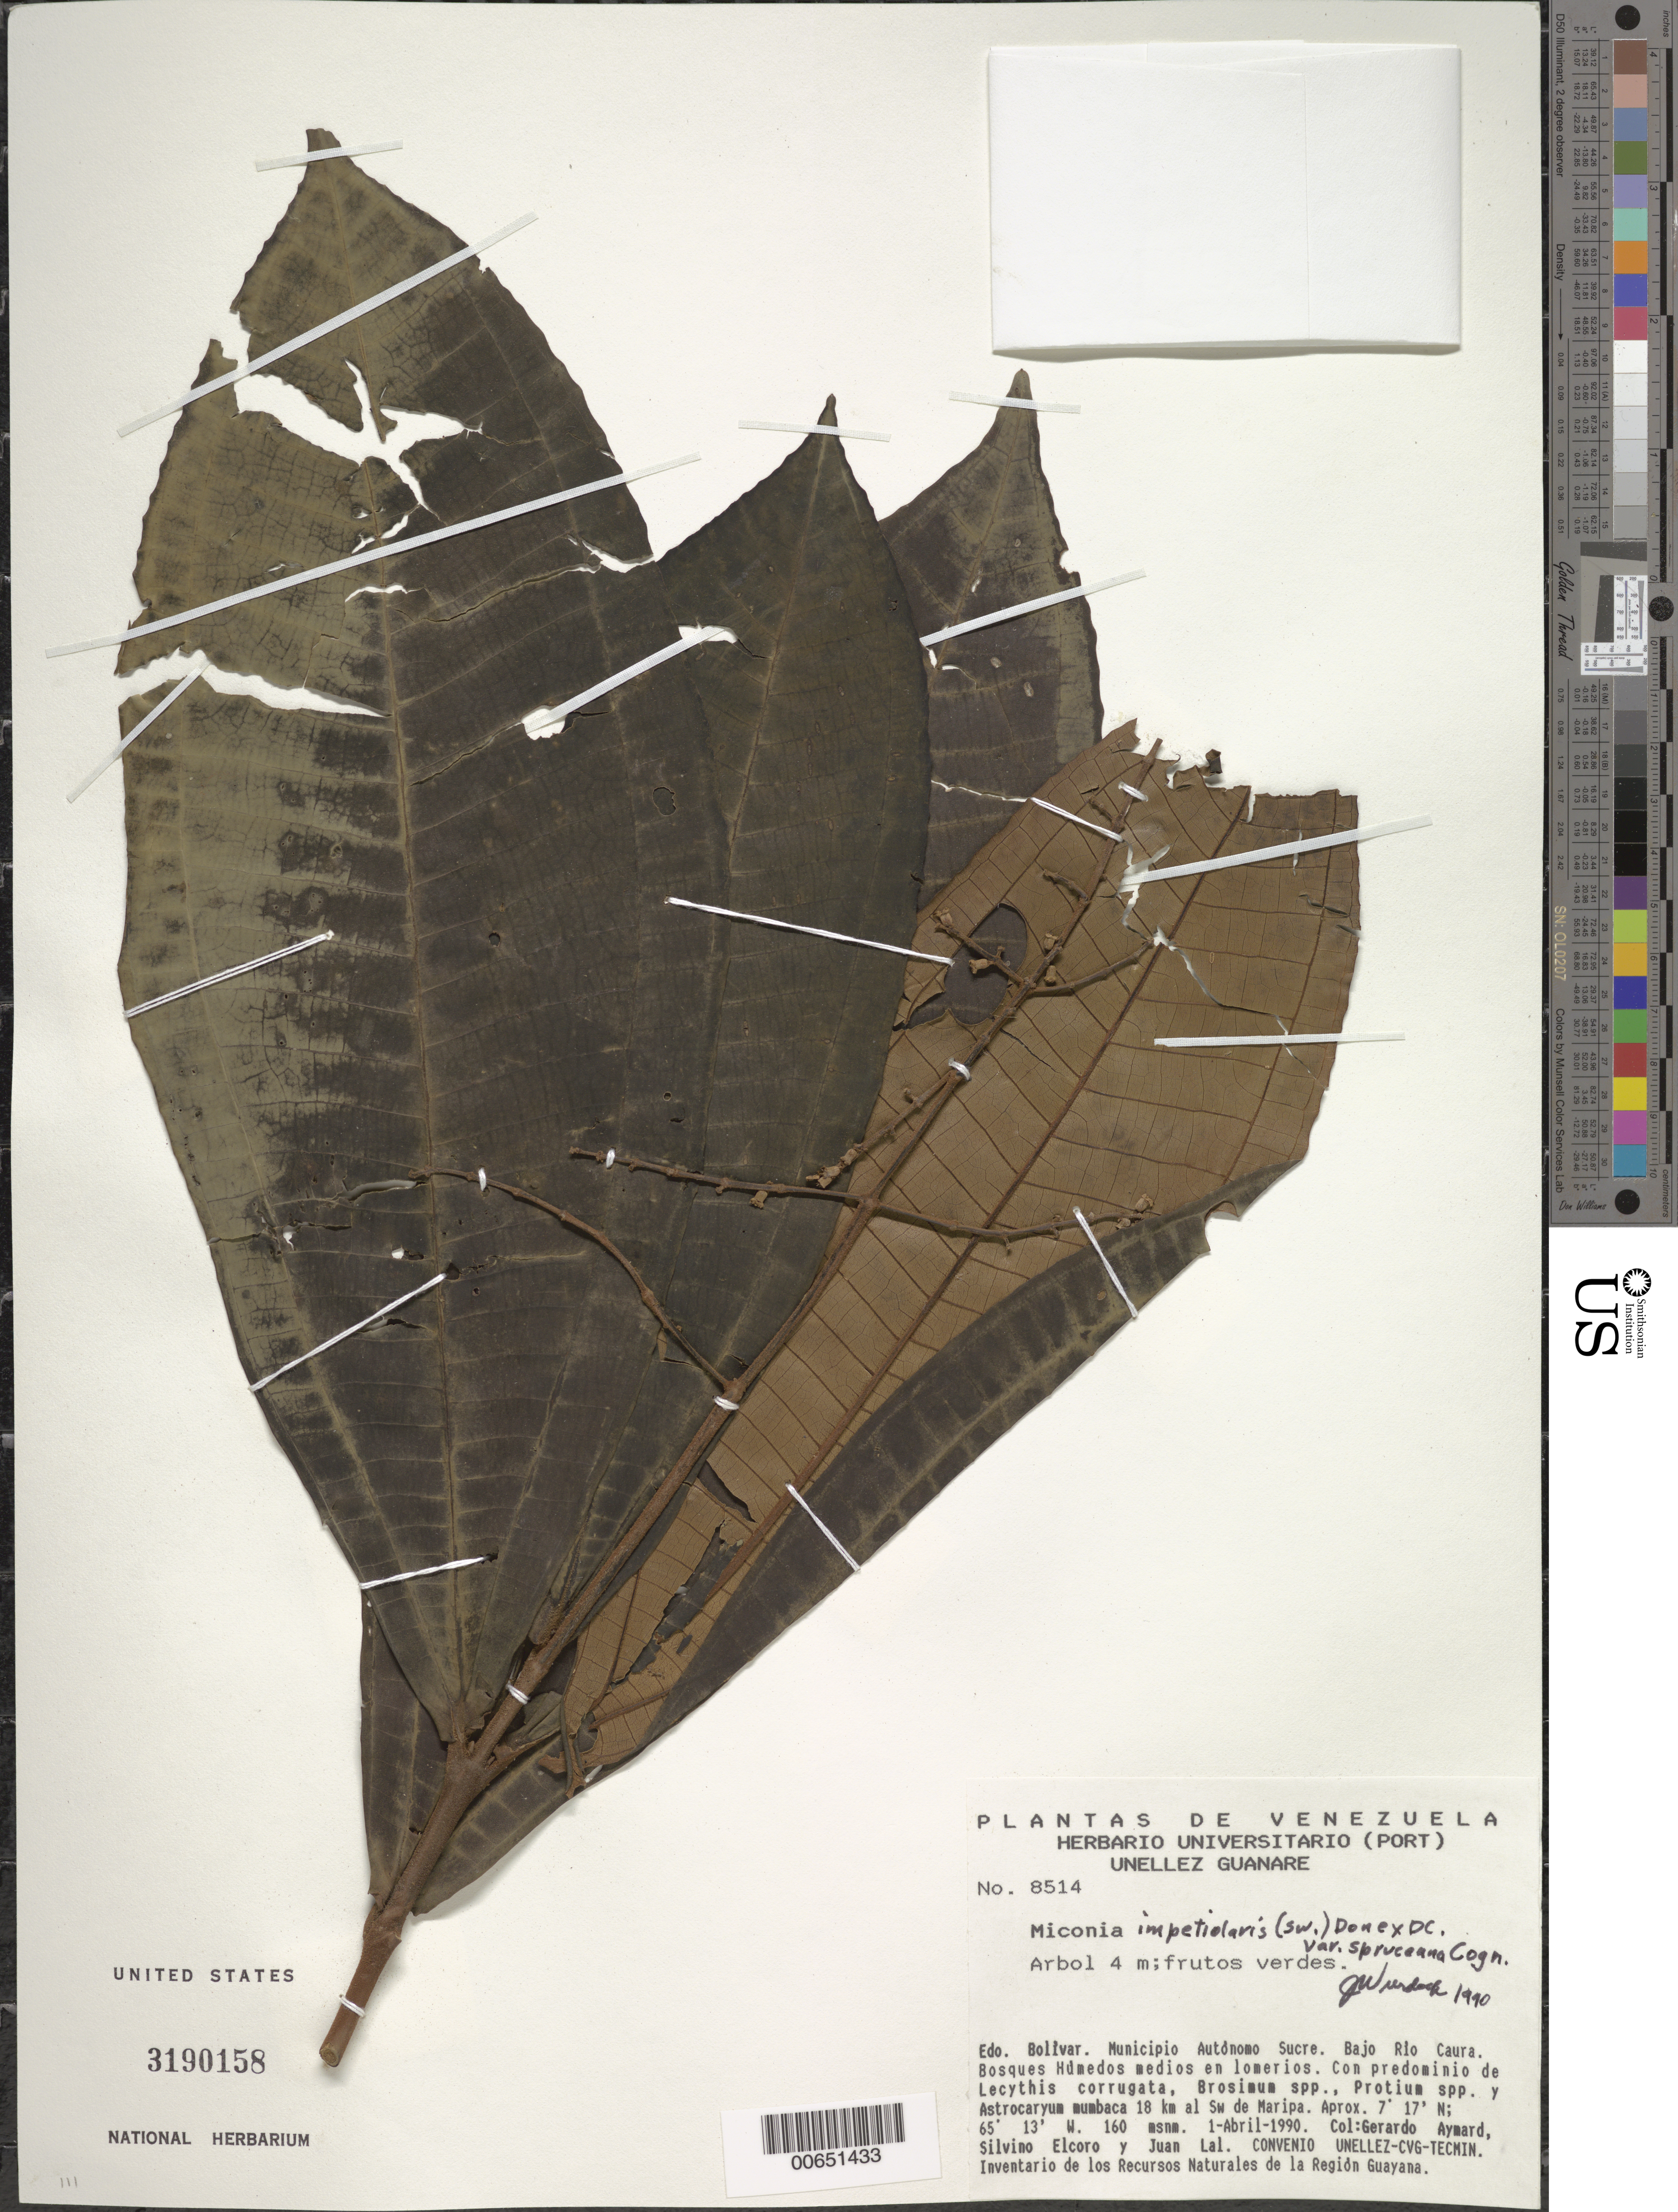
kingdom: Plantae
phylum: Tracheophyta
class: Magnoliopsida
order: Myrtales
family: Melastomataceae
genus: Miconia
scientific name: Miconia impetiolaris var. spruceana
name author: Cogn.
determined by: Wurdack, John J., (US), US (UNITED STATES)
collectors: G. A. Aymard, S. Elcoro & J. Lal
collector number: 8514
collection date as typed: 1-Apr-90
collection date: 1990-04-01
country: Venezuela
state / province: Bolívar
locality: Mun. Sucre, Bajo Río Caura, 18 km al SW de Maripa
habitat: Bosques humedos medios en lomerios, con predominio de Lecythis corrugata, Brosimum spp, Protium spp, y Astrocaryum mumbaca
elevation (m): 160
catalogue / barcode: US 3190158